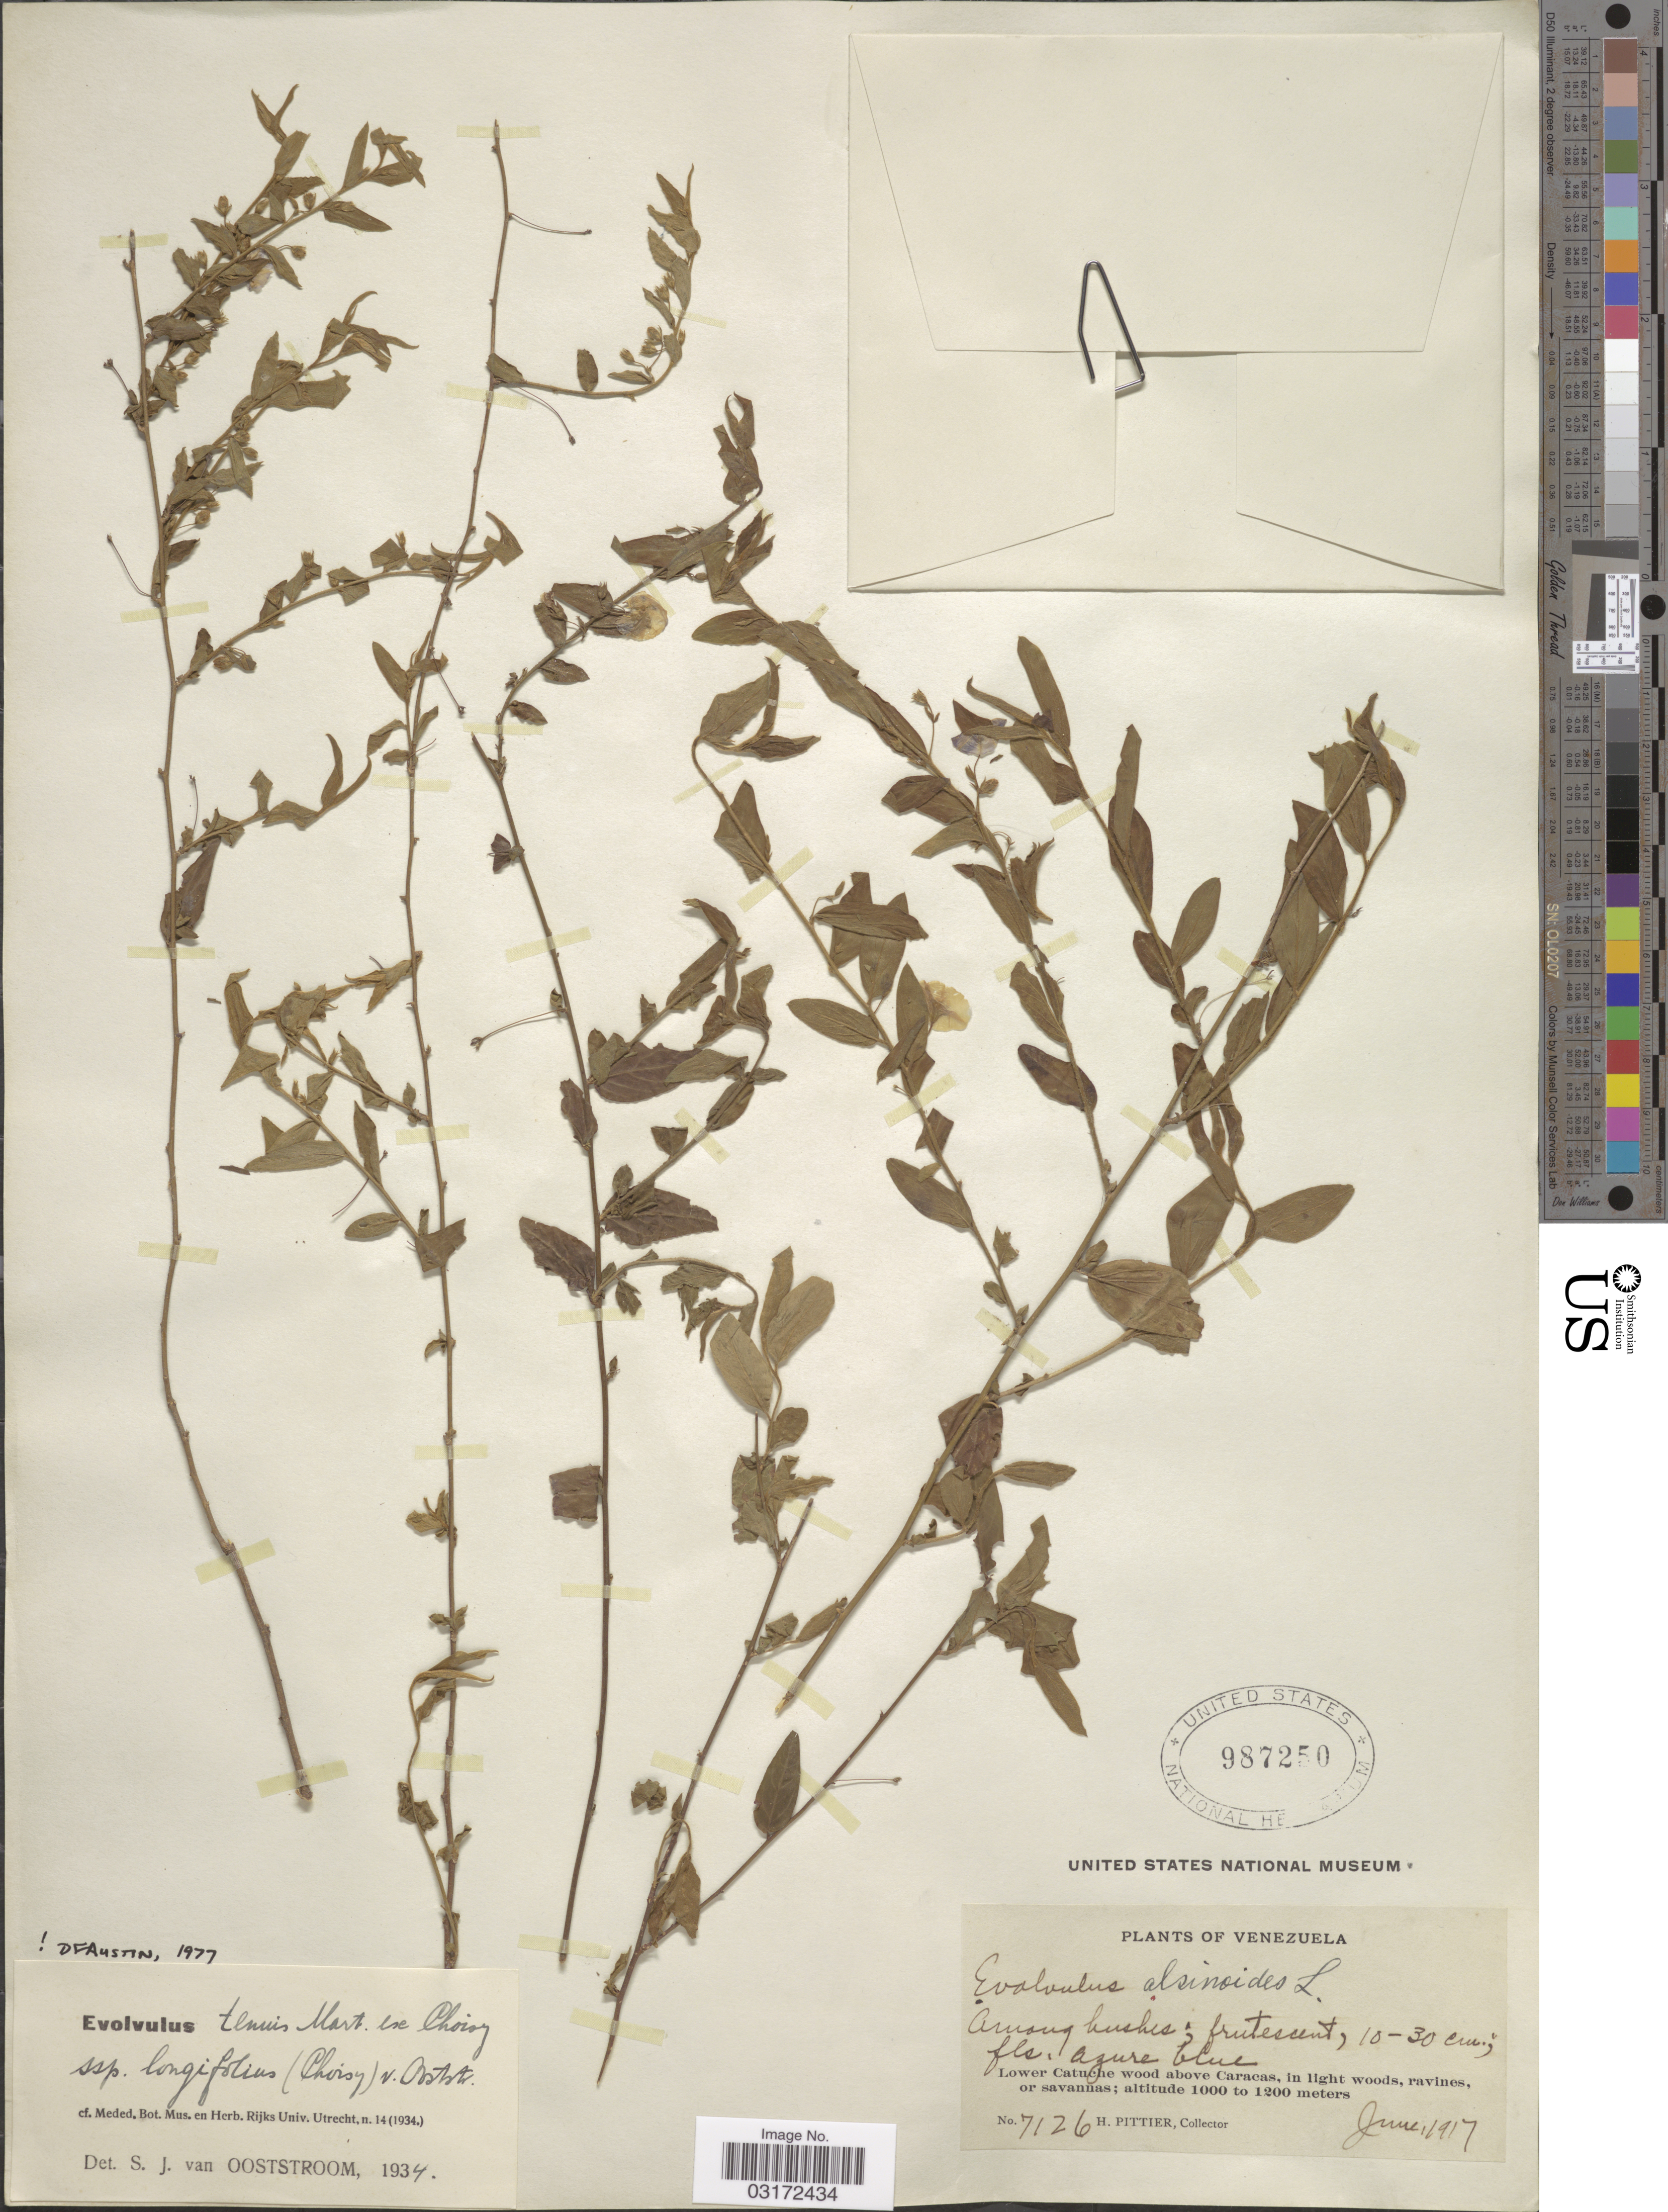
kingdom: Plantae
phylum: Tracheophyta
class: Magnoliopsida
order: Solanales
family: Convolvulaceae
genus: Evolvulus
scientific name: Evolvulus tenuis subsp. longifolius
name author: Mart. ex Choisy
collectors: H. F. Pittier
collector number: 7126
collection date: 1917-06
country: Venezuela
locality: Lower Catuche wood above Caracas.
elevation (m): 1000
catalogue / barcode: US 987250